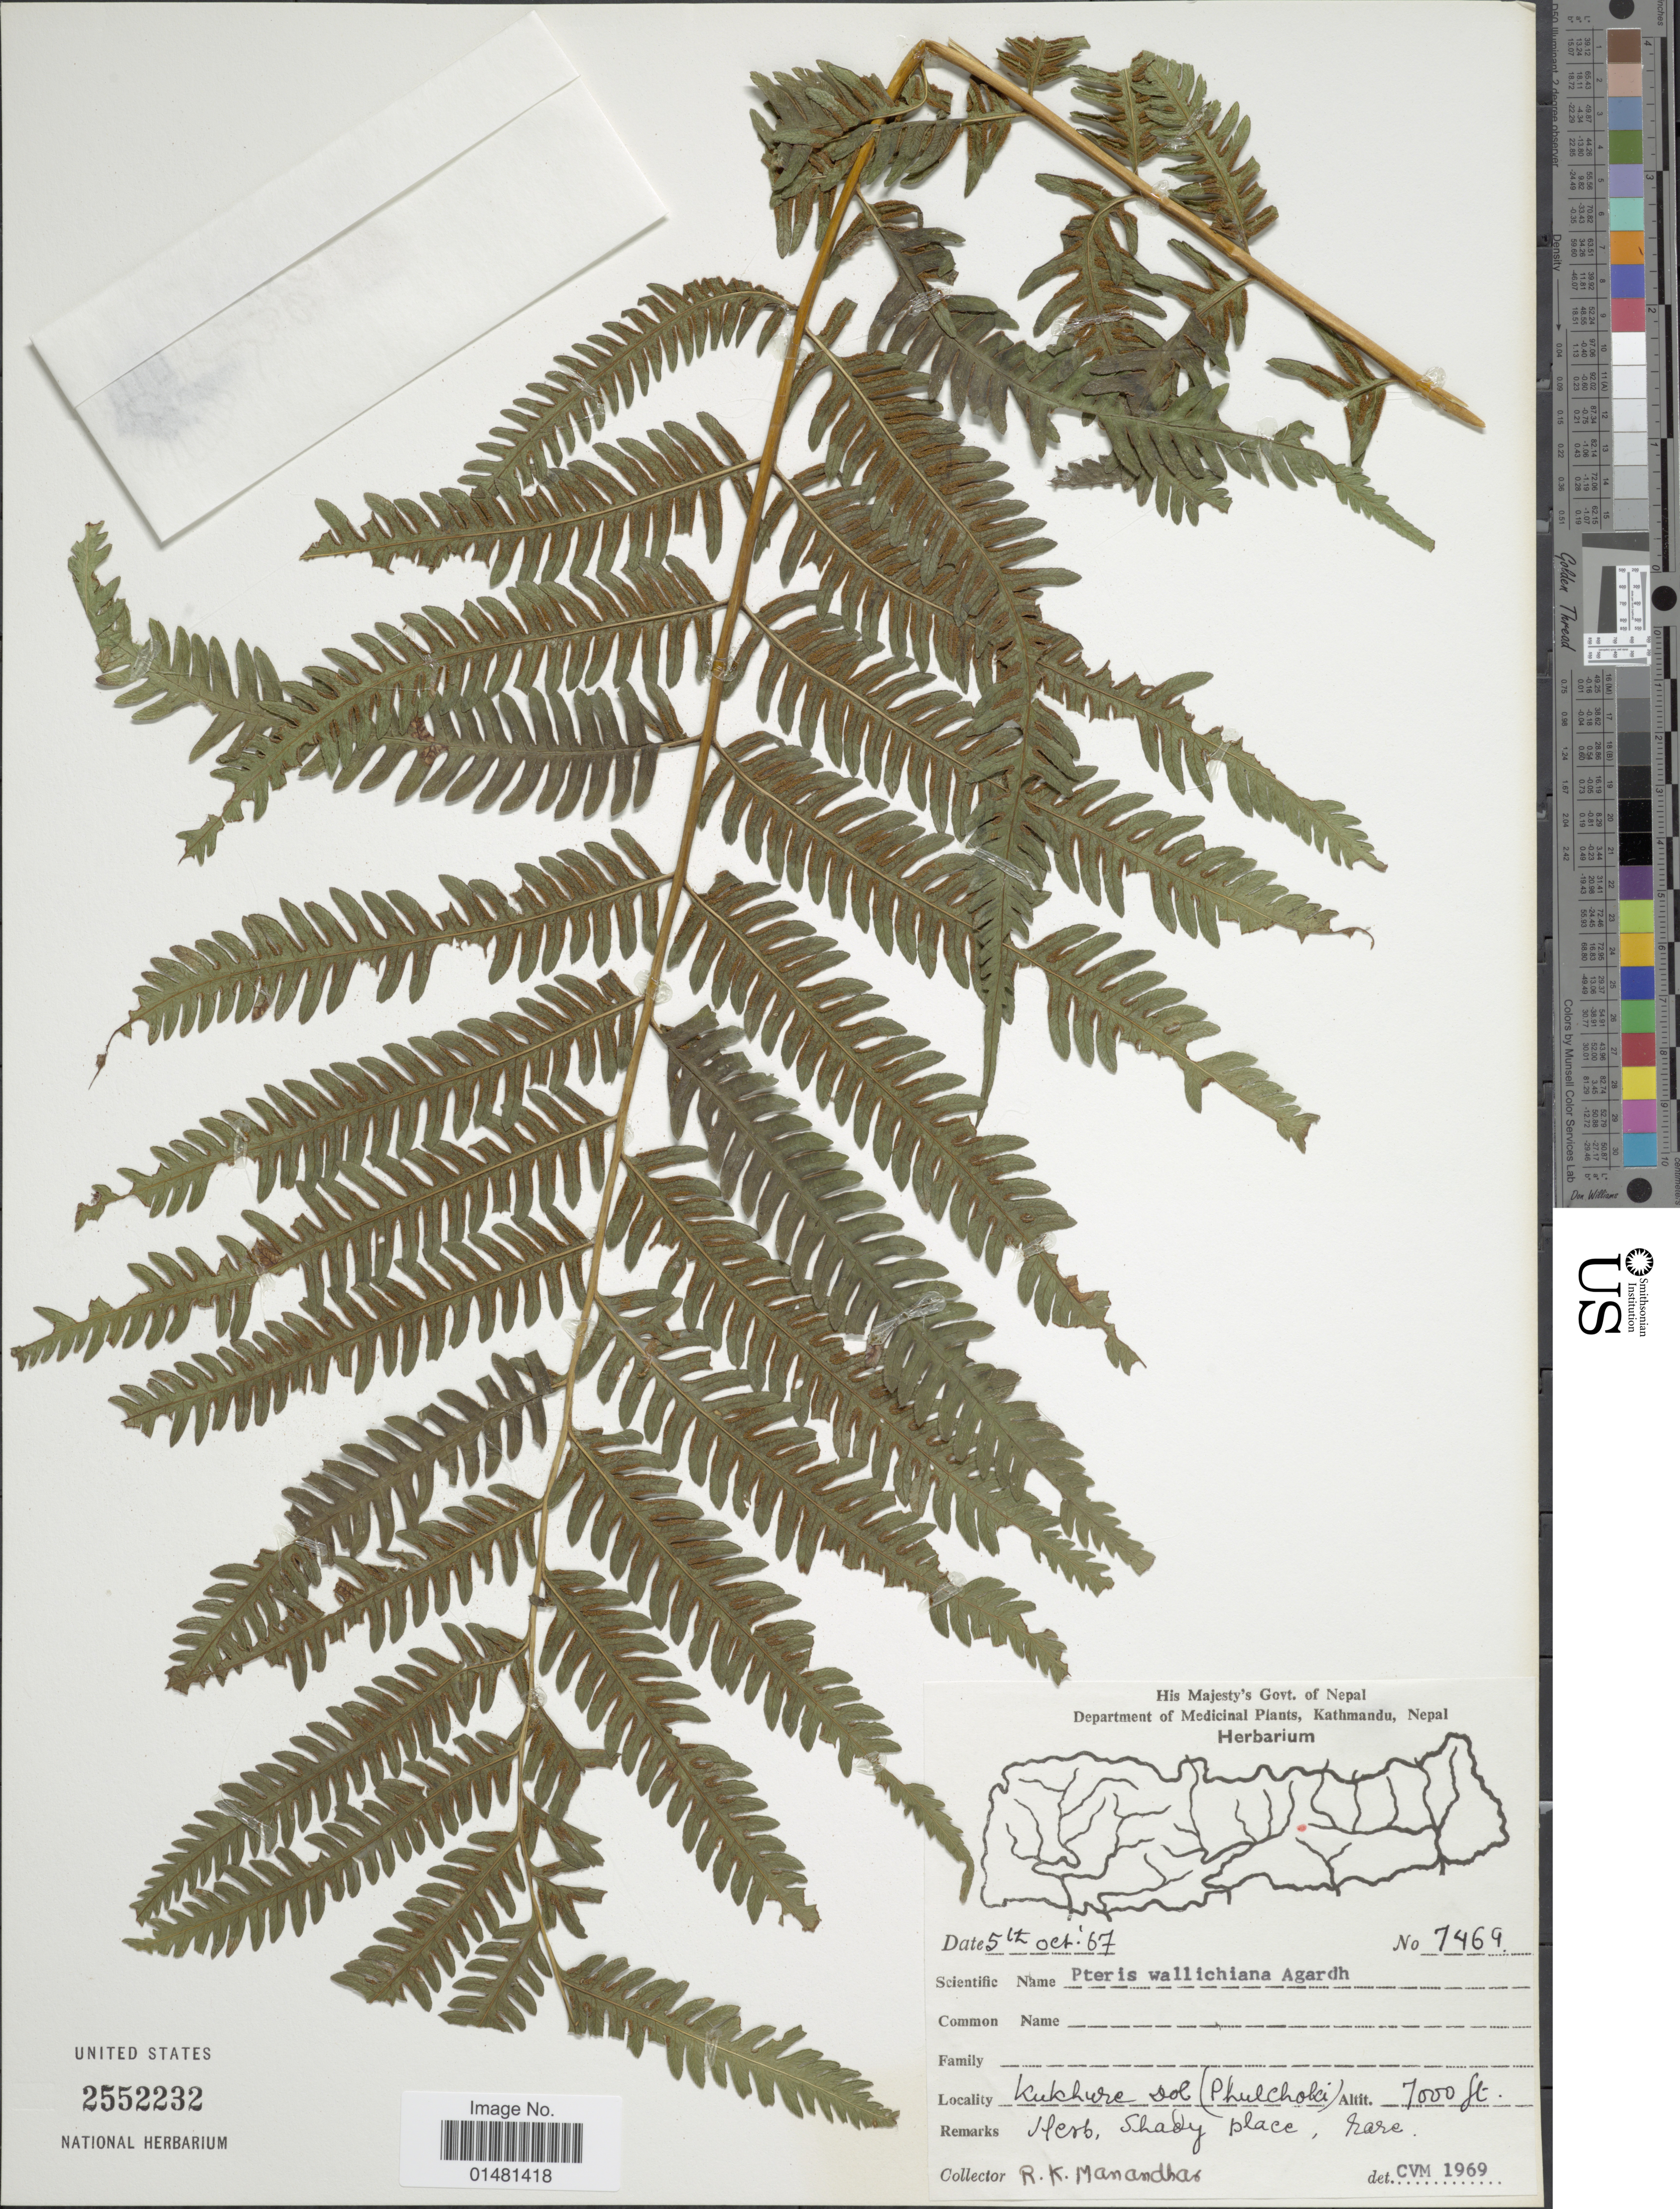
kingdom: Plantae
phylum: Tracheophyta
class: Polypodiopsida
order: Polypodiales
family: Pteridaceae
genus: Pteris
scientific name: Pteris wallichiana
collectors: R. Manandhar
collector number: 7469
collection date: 1967-10-05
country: Nepal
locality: Kukhure sol (Phulcholci) [interpreted]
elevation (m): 2134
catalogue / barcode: US 2552232